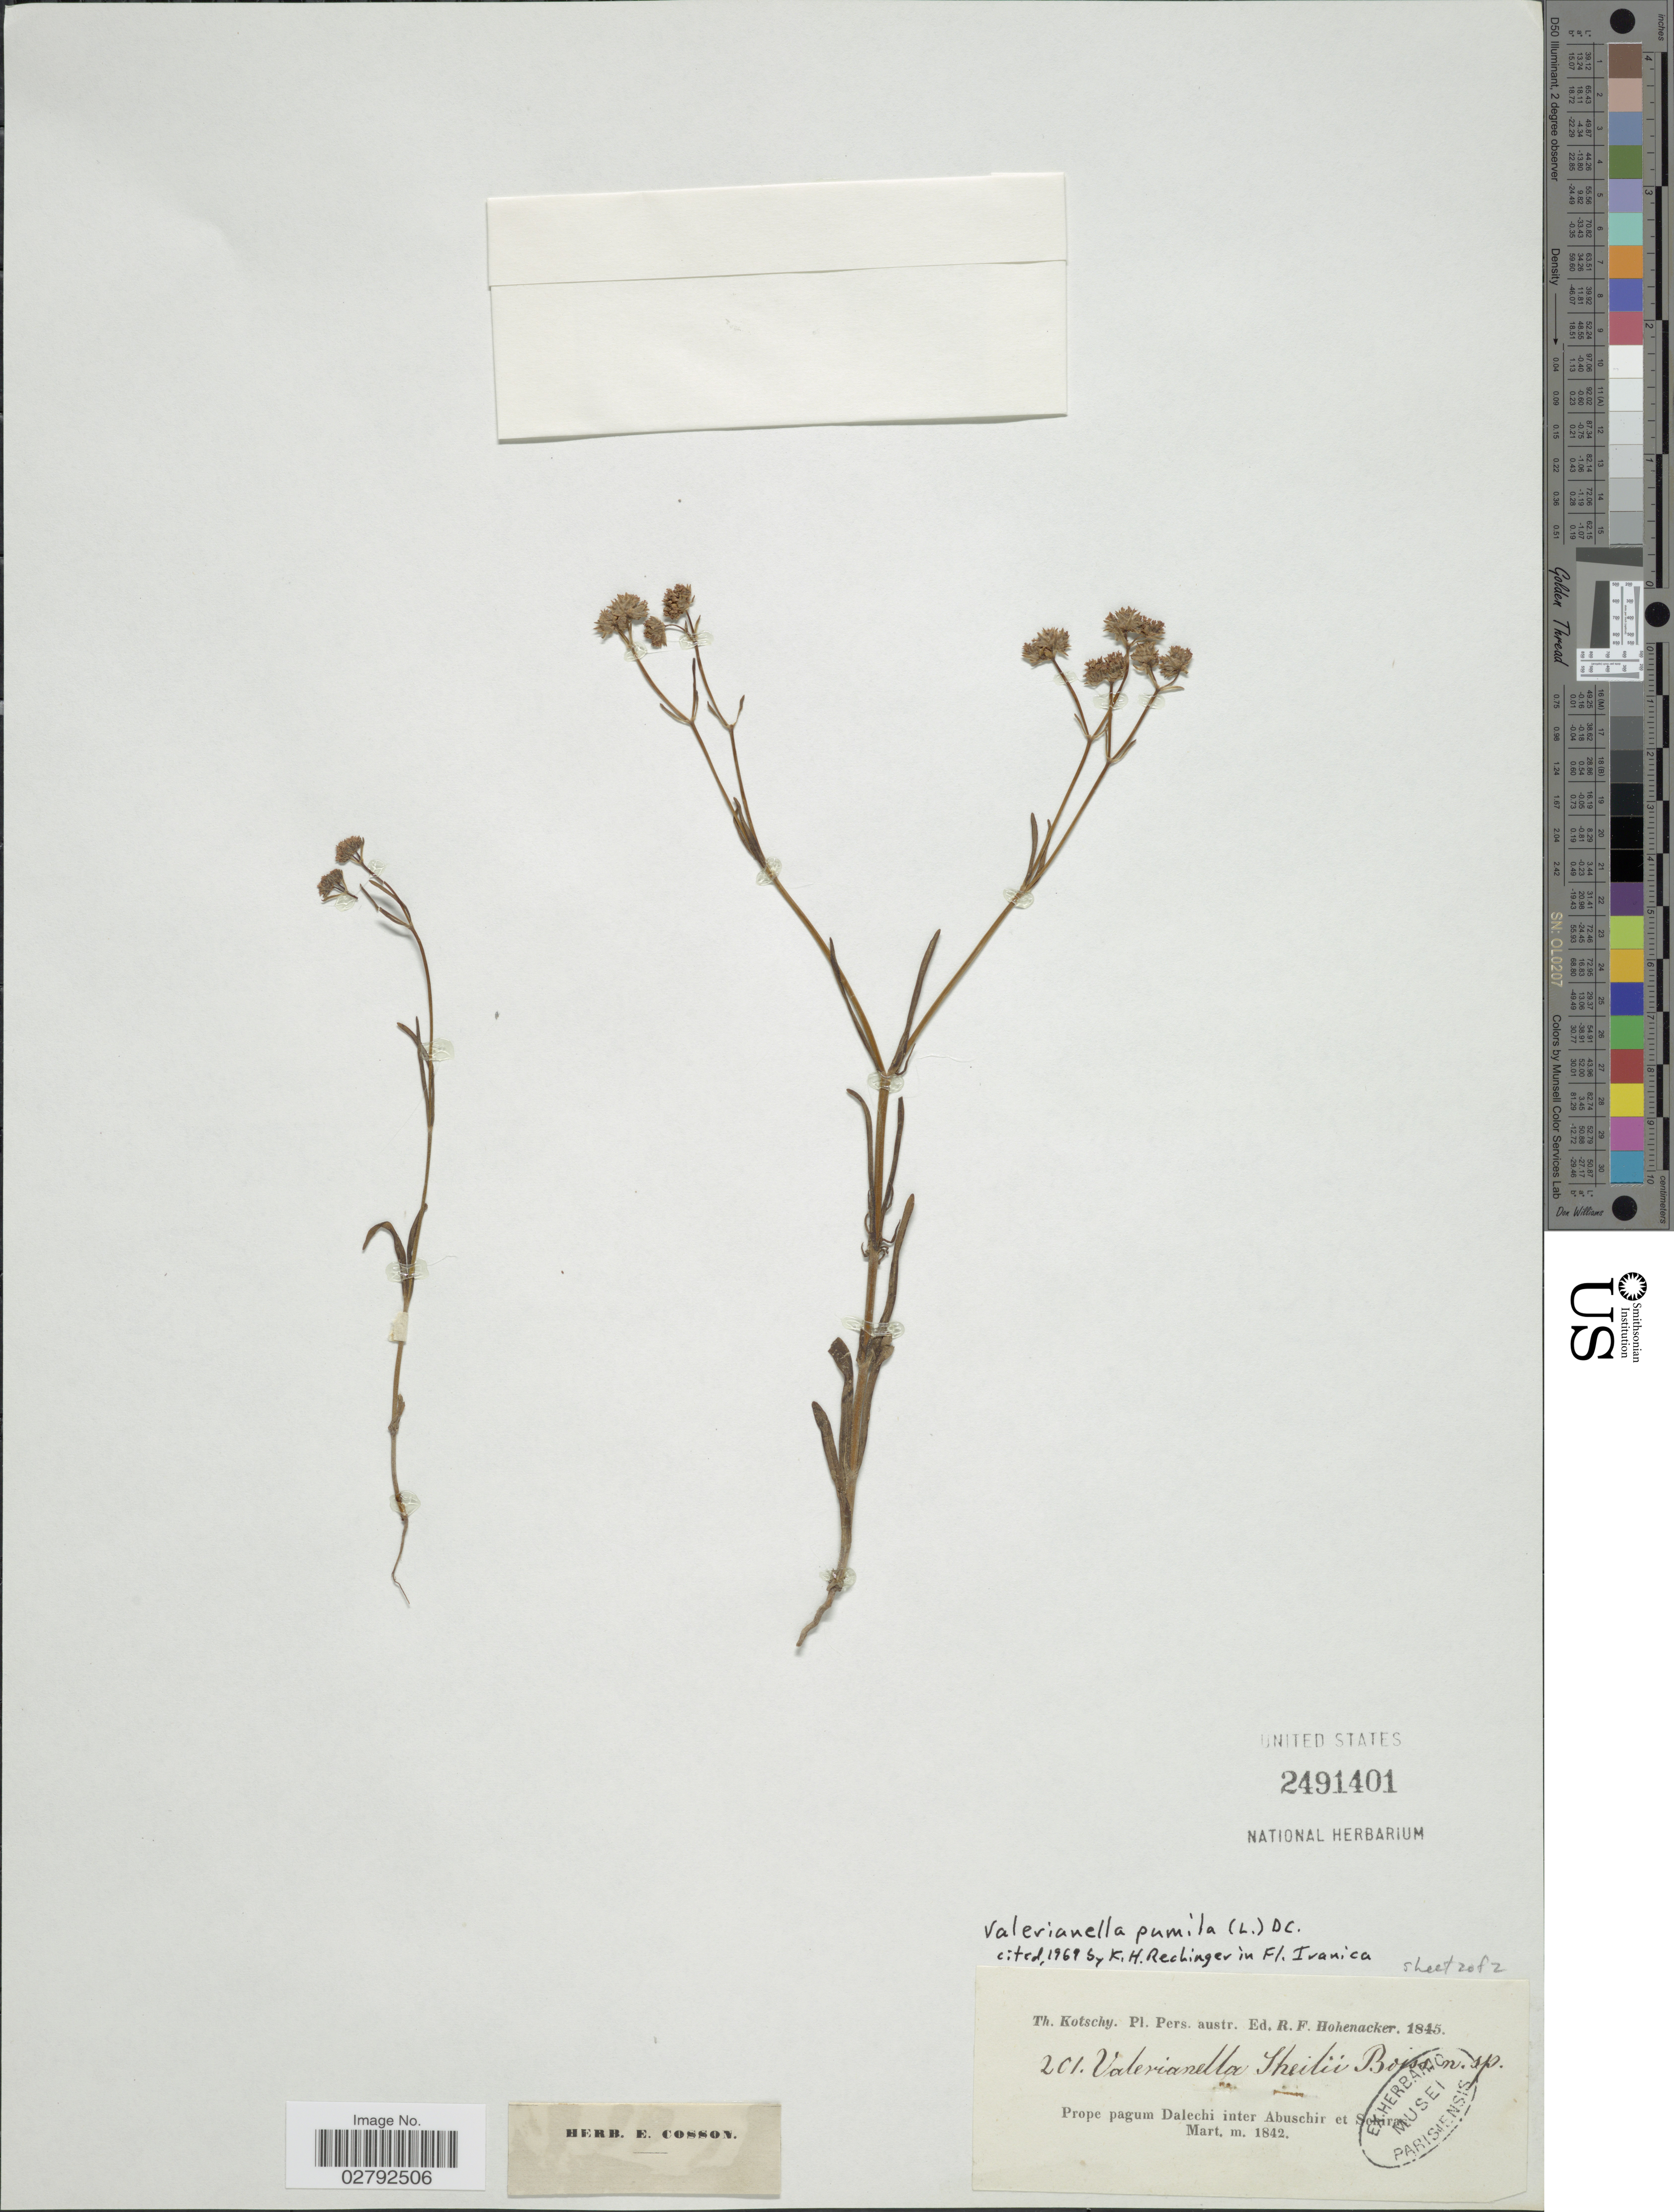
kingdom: Plantae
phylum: Tracheophyta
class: Magnoliopsida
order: Dipsacales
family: Caprifoliaceae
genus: Valerianella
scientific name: Valerianella pumila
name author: (L.) DC.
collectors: K. G. Kotschy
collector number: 201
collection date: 1845-03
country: Iran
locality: Prope pagum Dalechi inter Abuschir et Schiras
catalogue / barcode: US 2491401